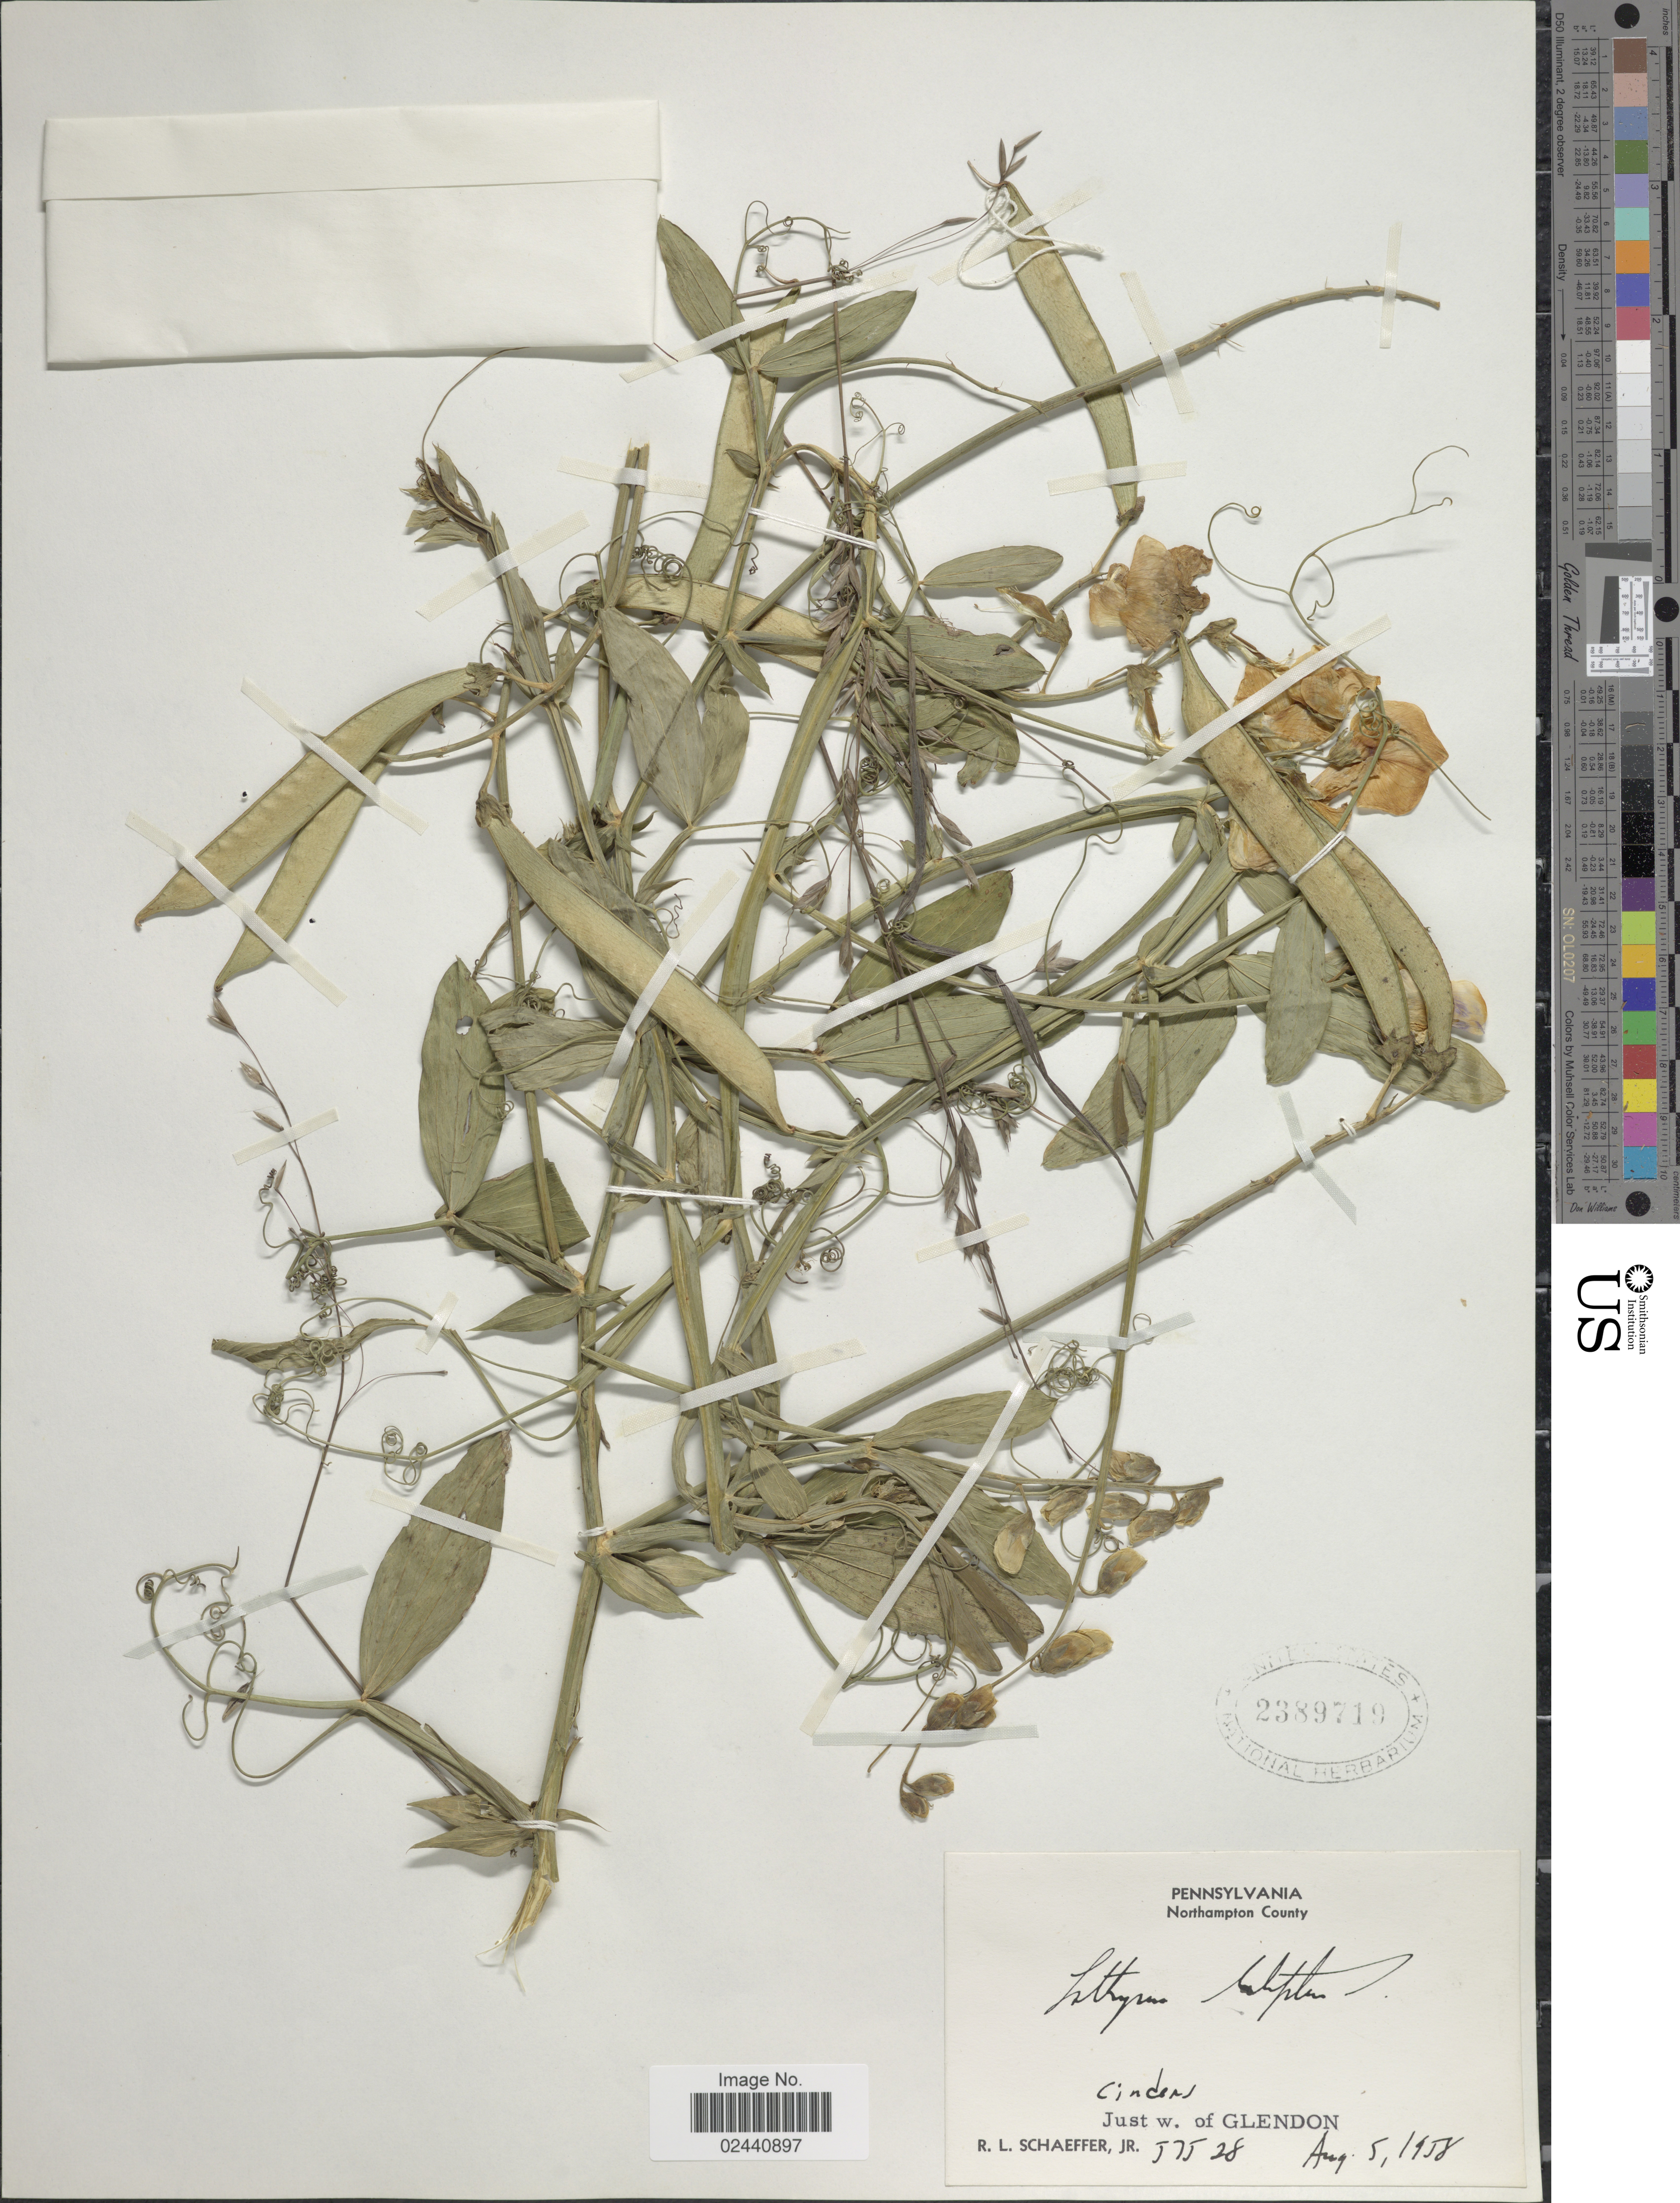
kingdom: Plantae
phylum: Tracheophyta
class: Magnoliopsida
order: Fabales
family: Fabaceae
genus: Lathyrus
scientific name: Lathyrus latifolius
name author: L.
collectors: R. L. Schaeffer Jr.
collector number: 57528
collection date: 1958-08-05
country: United States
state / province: Pennsylvania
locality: Northampton County, Just w. of Glendon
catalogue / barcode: US 2389719